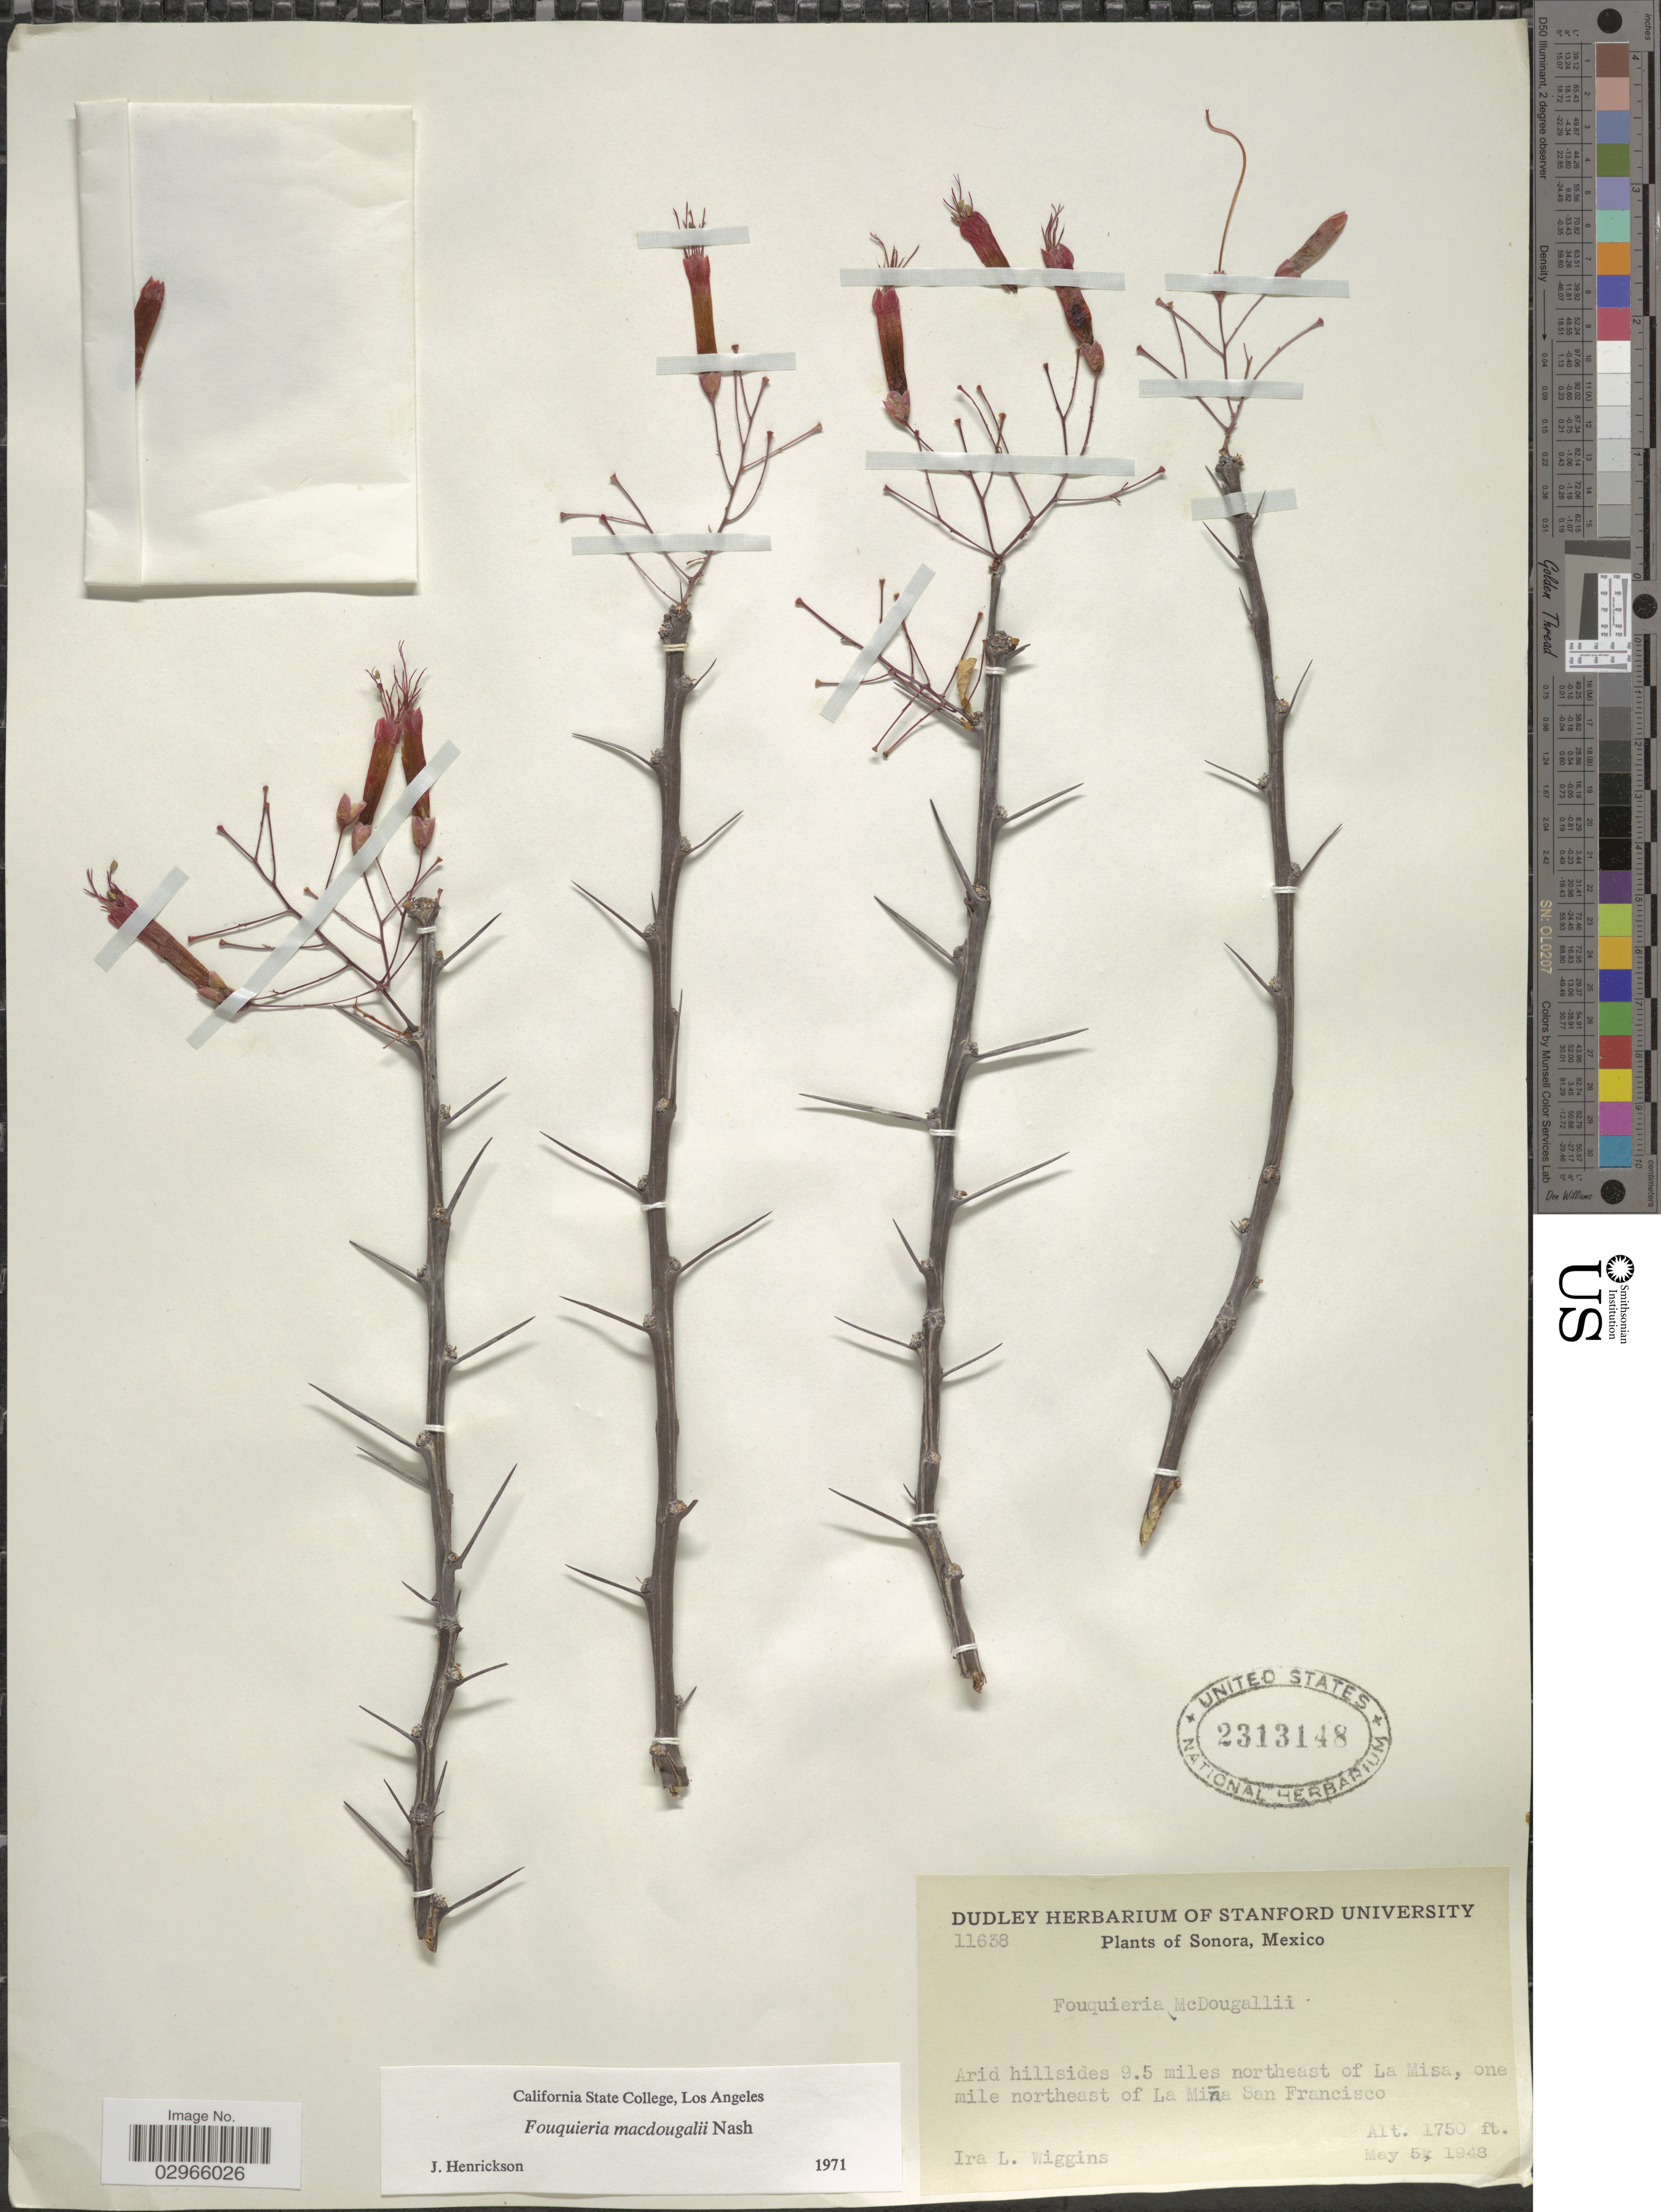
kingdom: Plantae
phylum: Tracheophyta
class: Magnoliopsida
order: Ericales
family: Fouquieriaceae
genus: Fouquieria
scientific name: Fouquieria macdougalii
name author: Nash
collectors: I. L. Wiggins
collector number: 11638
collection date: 1948-05-05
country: Mexico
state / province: Sonora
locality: Arid hillsides 9.5 miles northeast of La Misa, one mile northeast of La Miña San Francisco.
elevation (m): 533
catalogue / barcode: US 2313148